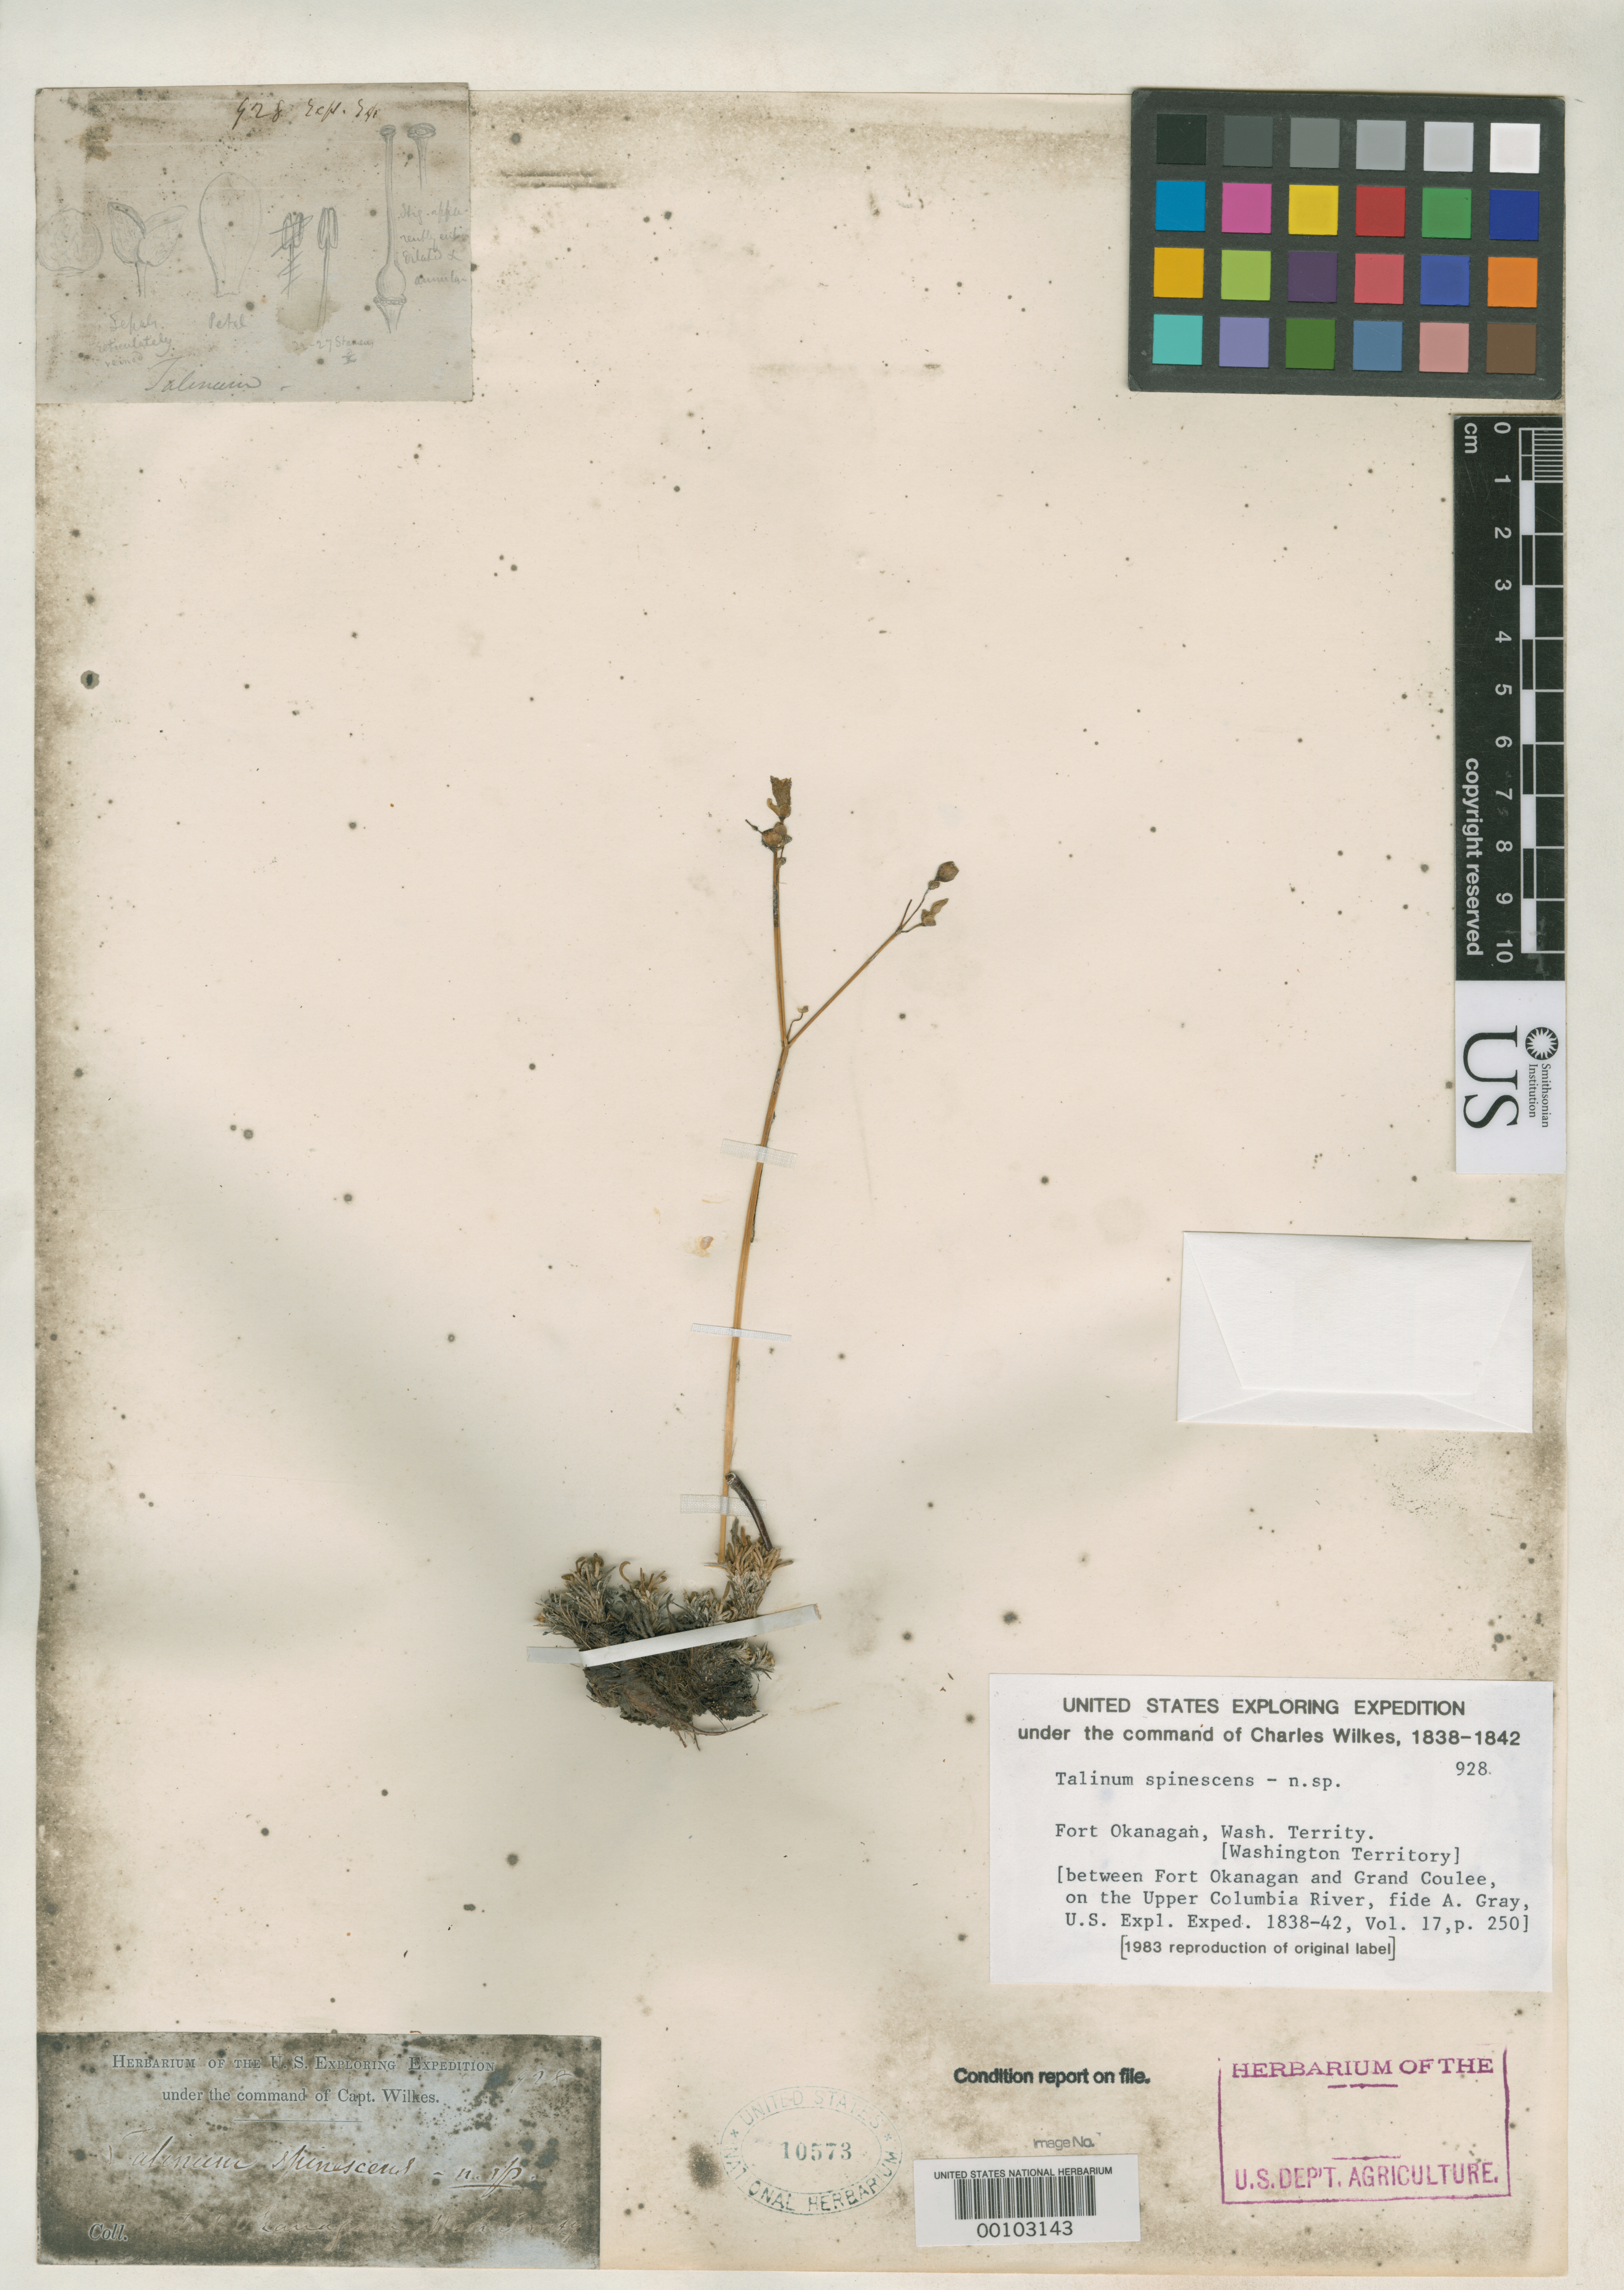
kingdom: Plantae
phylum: Tracheophyta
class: Magnoliopsida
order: Caryophyllales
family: Talinaceae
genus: Talinum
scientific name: Talinum spinescens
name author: Torr. in Wilkes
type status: Holotype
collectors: Wilkes Explor. Exped.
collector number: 928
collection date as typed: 1838 to -- --- 1842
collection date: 1838/1842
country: United States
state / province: Washington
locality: Between Fort Okanogan ...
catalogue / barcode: US 10573